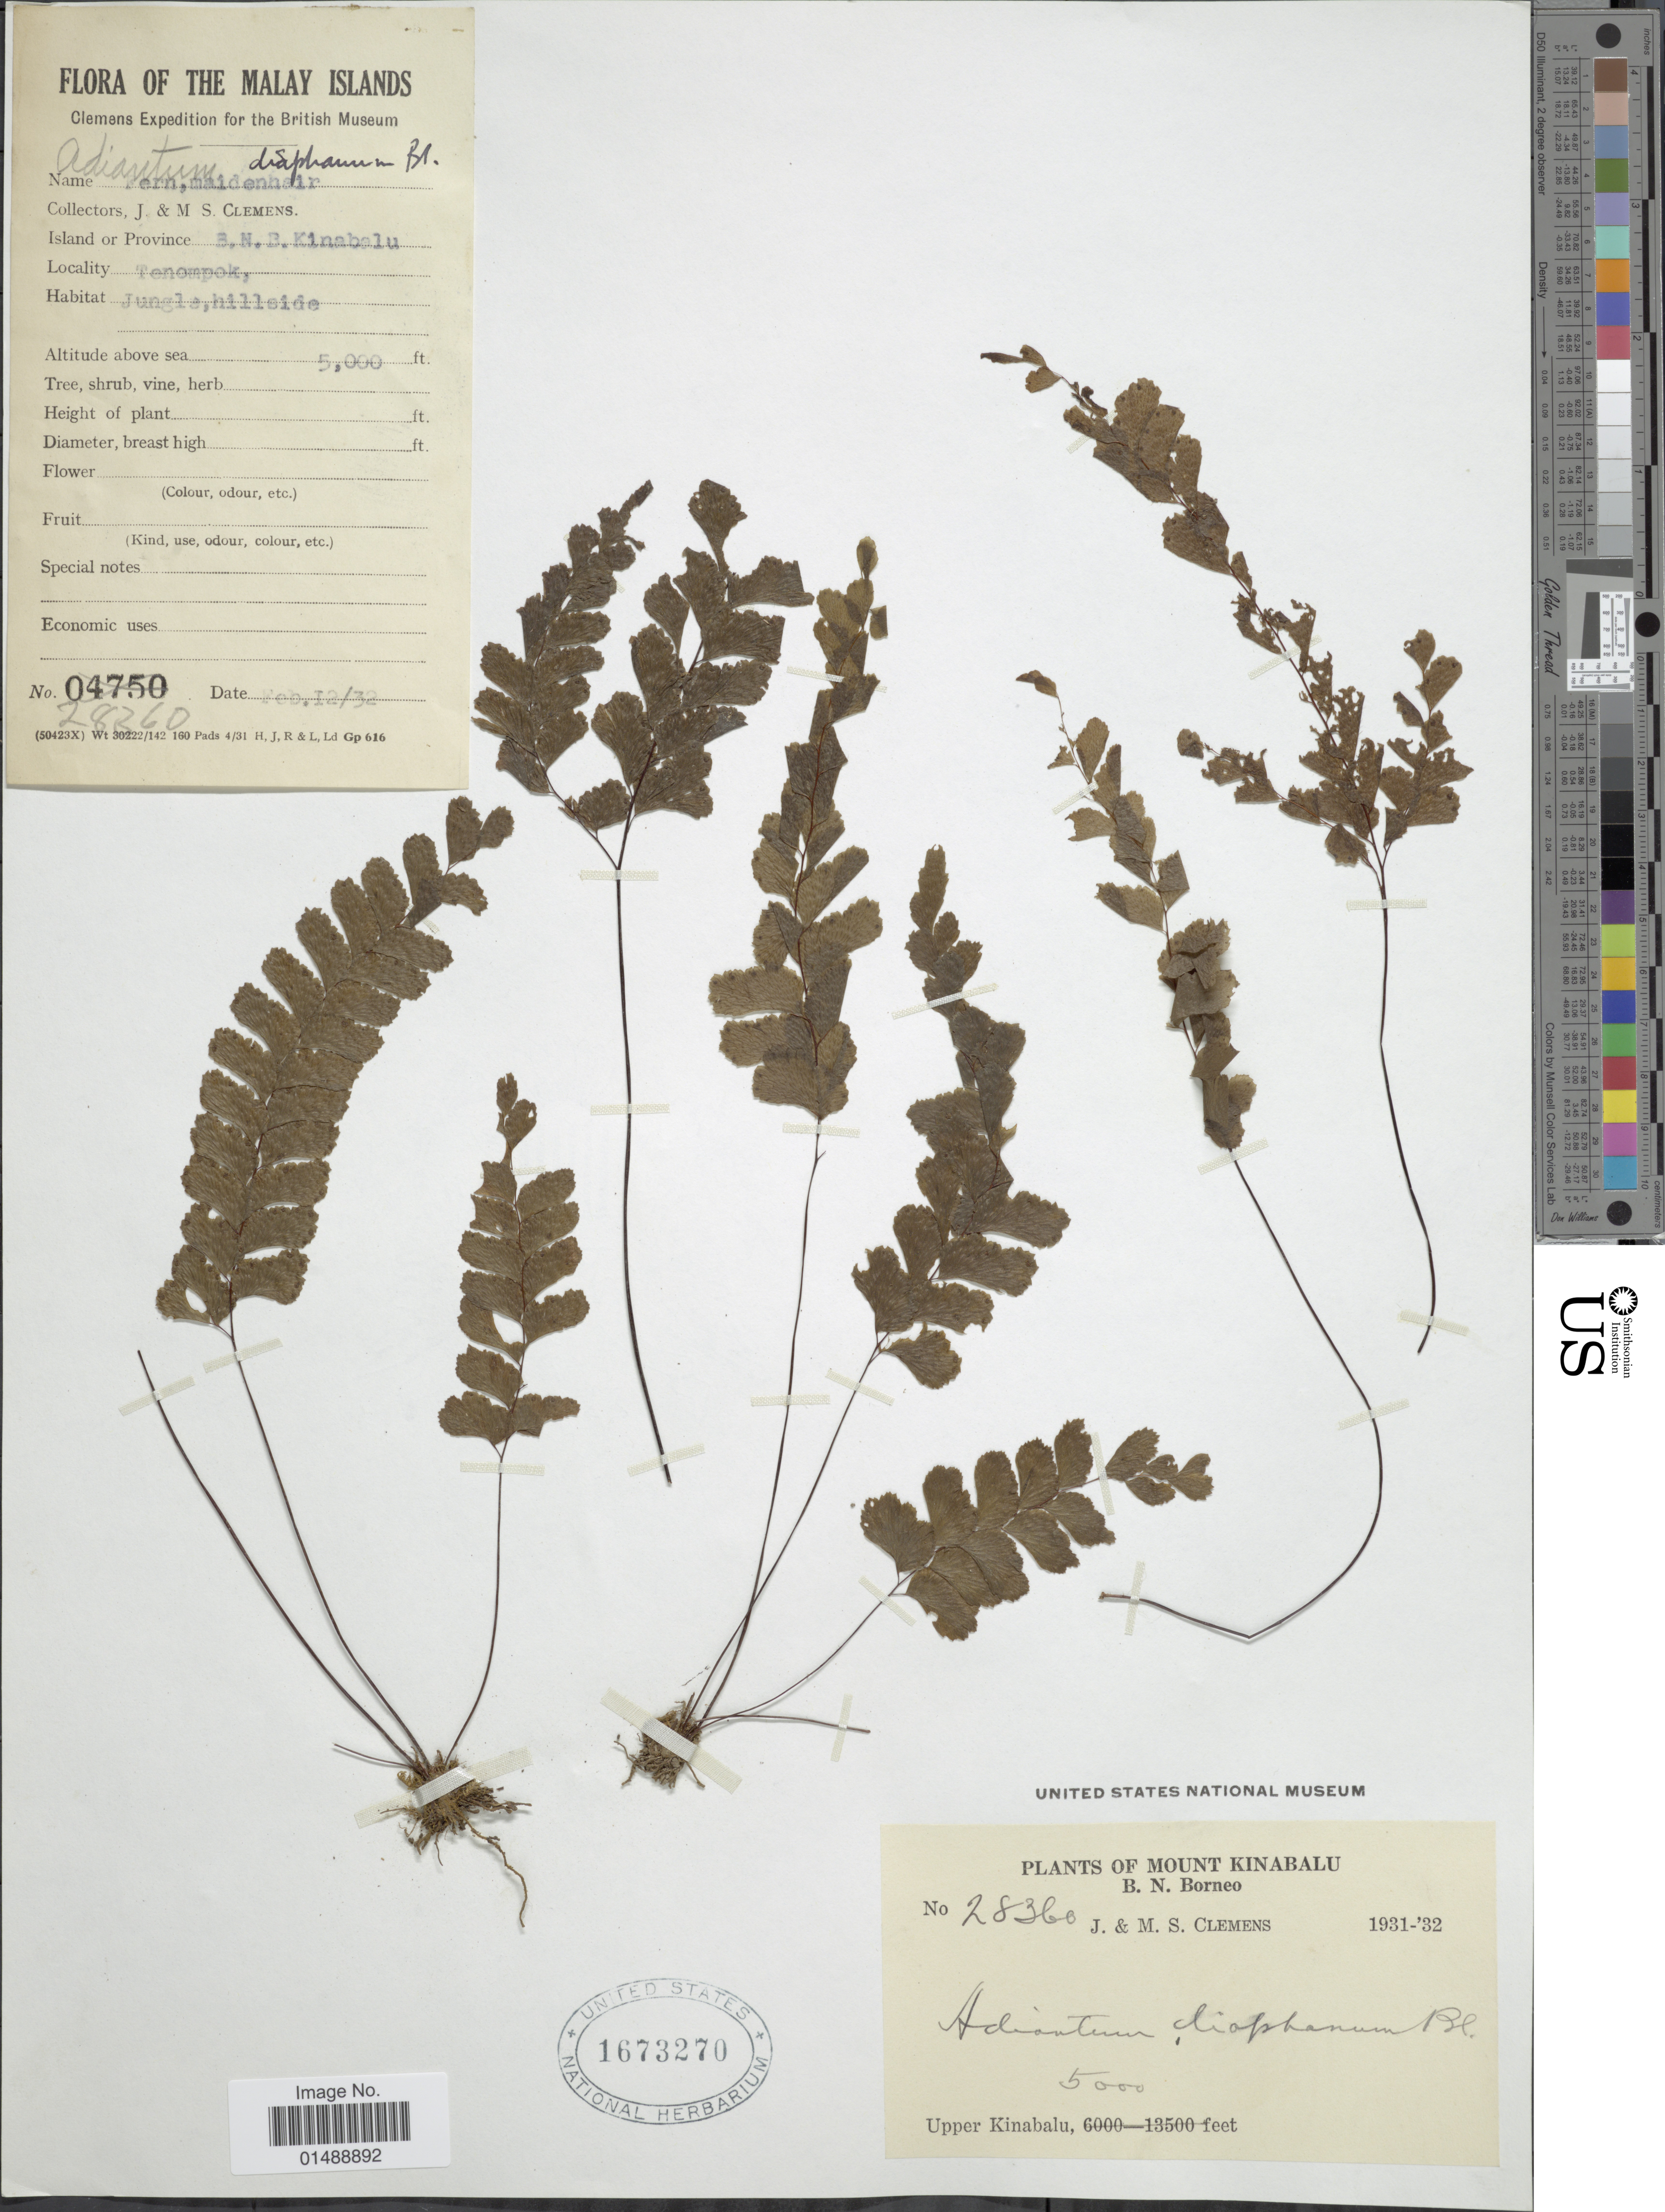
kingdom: Plantae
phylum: Tracheophyta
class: Polypodiopsida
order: Polypodiales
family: Pteridaceae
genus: Adiantum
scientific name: Adiantum diaphanum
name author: Blume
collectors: J. Clemens & M. S. Clemens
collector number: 28360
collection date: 1932-02-12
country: Malaysia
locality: Mount Kinabalu, B.N. Borneo, Upper Kinabalu,Tenompok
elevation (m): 1524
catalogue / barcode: US 1673270